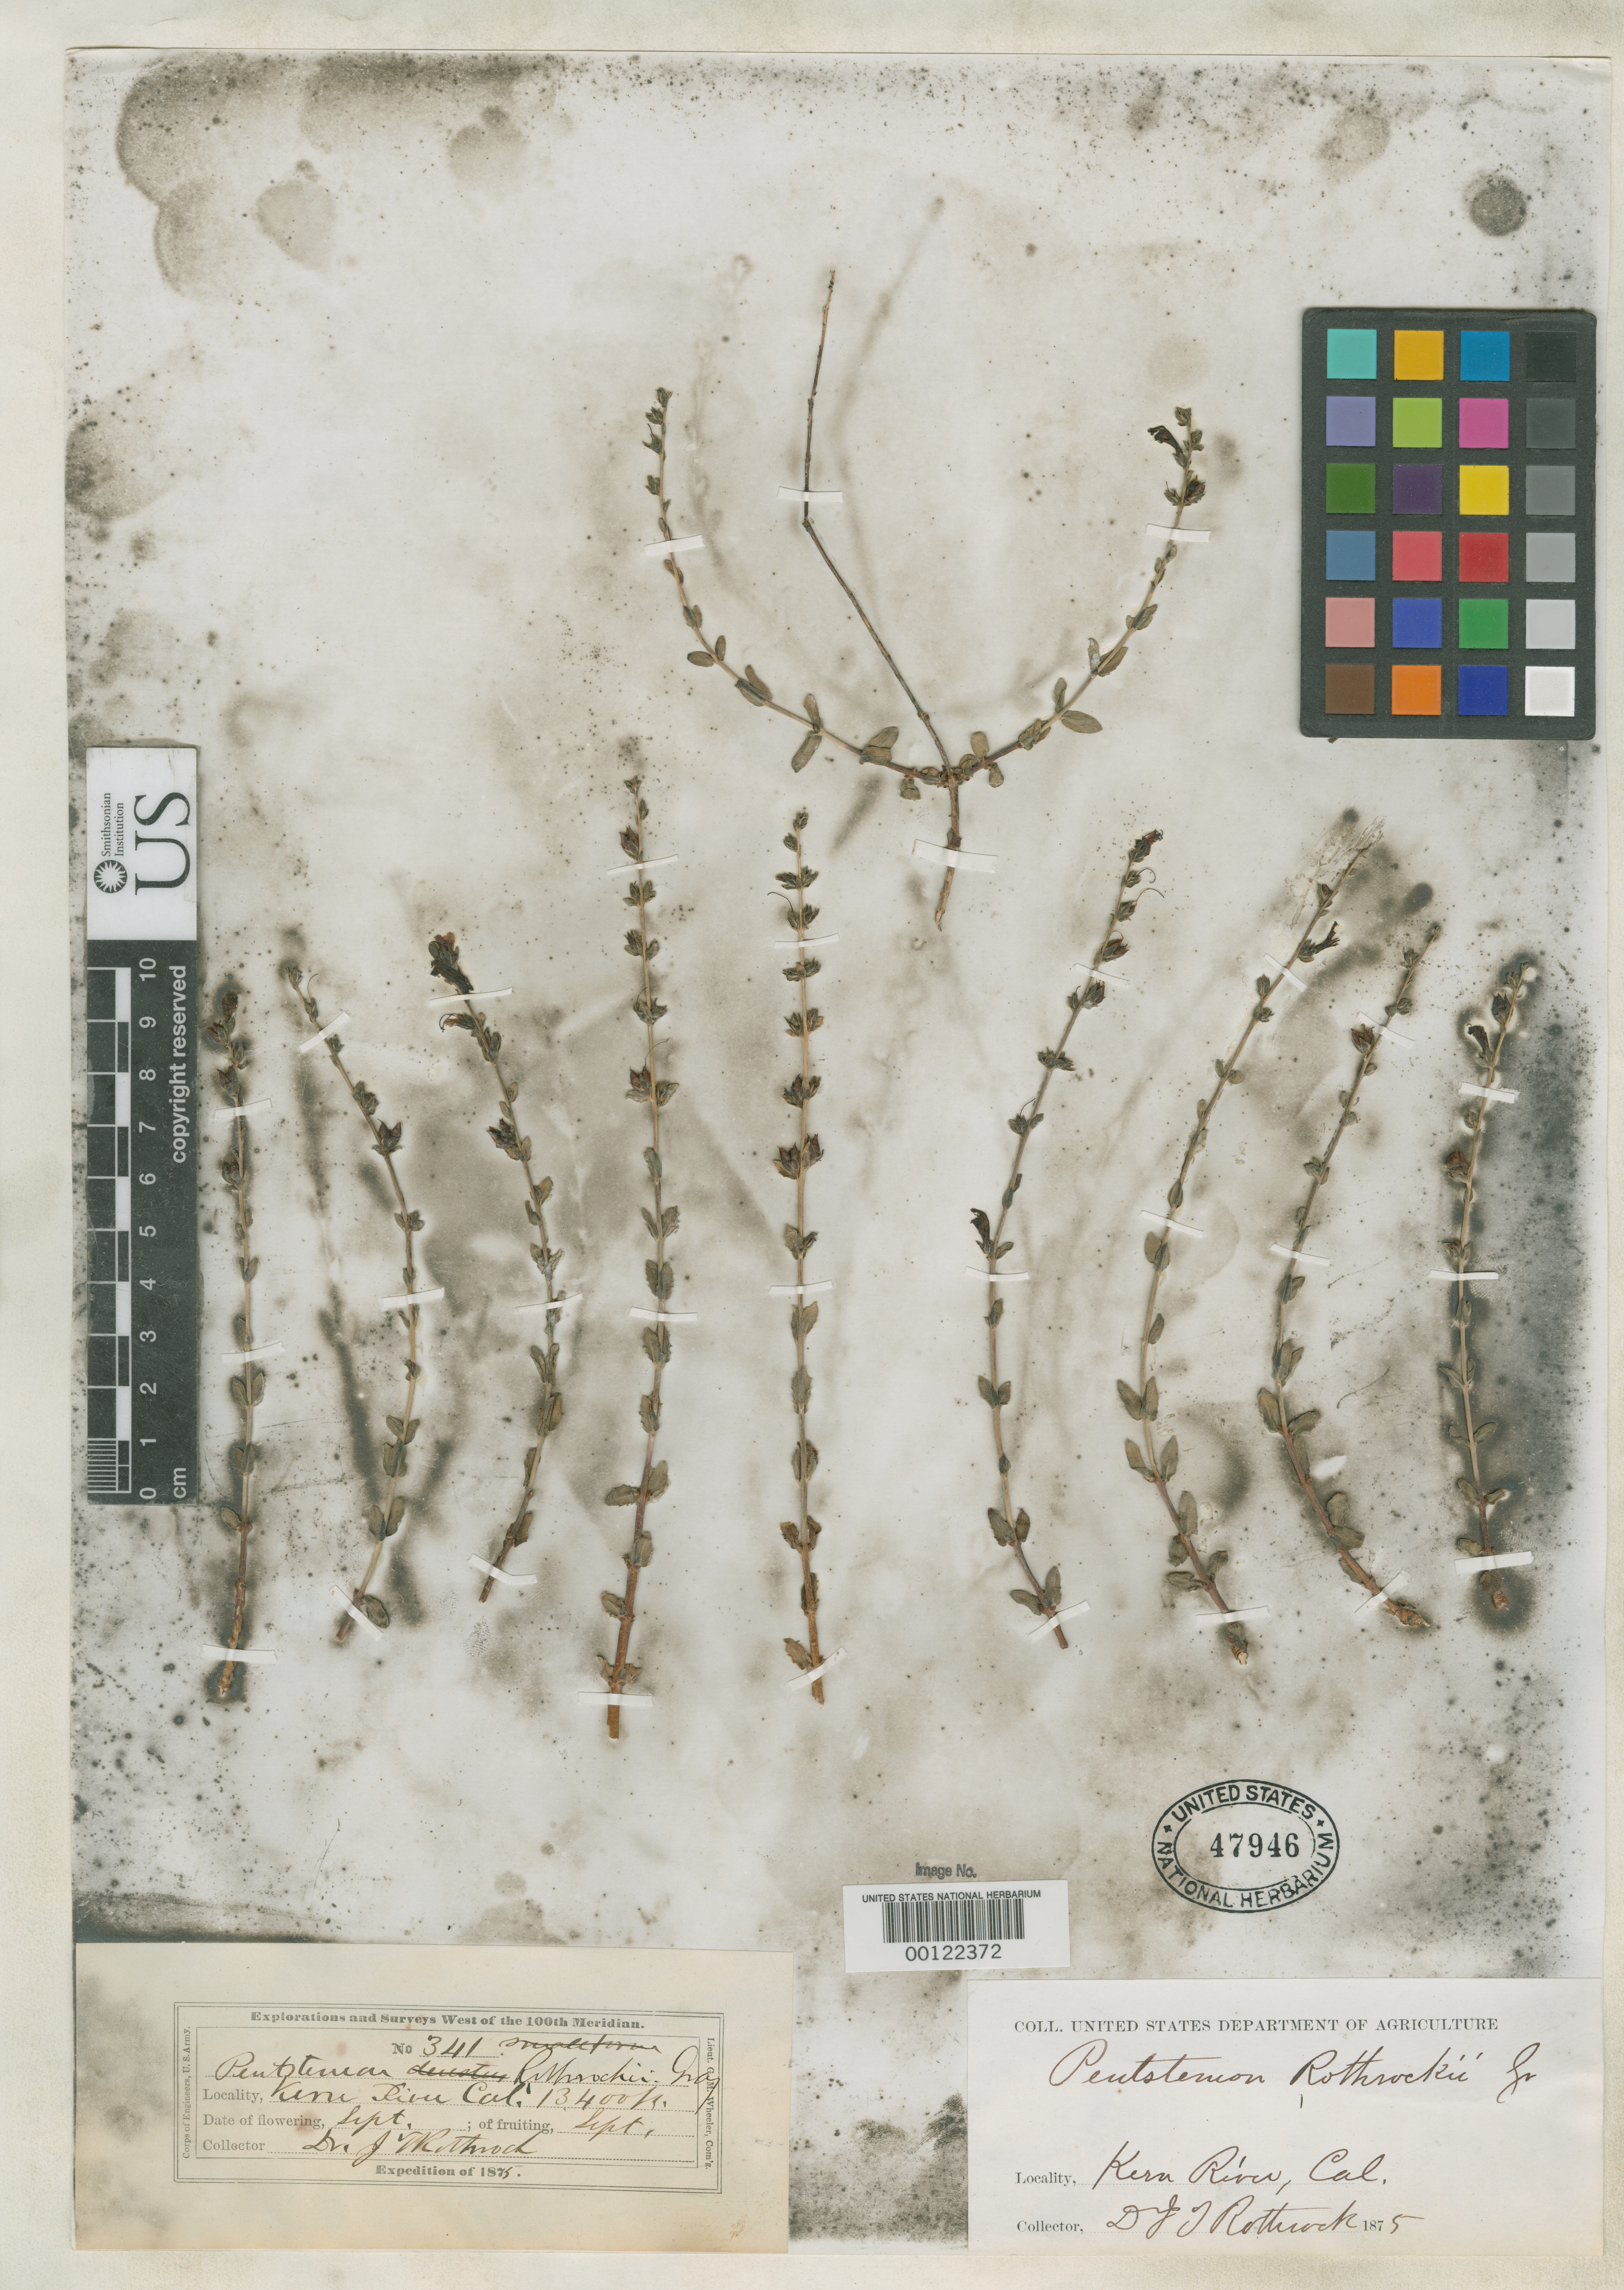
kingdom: Plantae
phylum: Tracheophyta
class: Magnoliopsida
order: Lamiales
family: Plantaginaceae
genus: Penstemon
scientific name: Penstemon rothrockii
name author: A. Gray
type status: Isotype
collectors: J. T. Rothrock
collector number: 341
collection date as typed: Sep 1875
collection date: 1875-09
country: United States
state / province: California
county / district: Kern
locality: Kern River; Little Olanche Mountains.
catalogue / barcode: US 47946